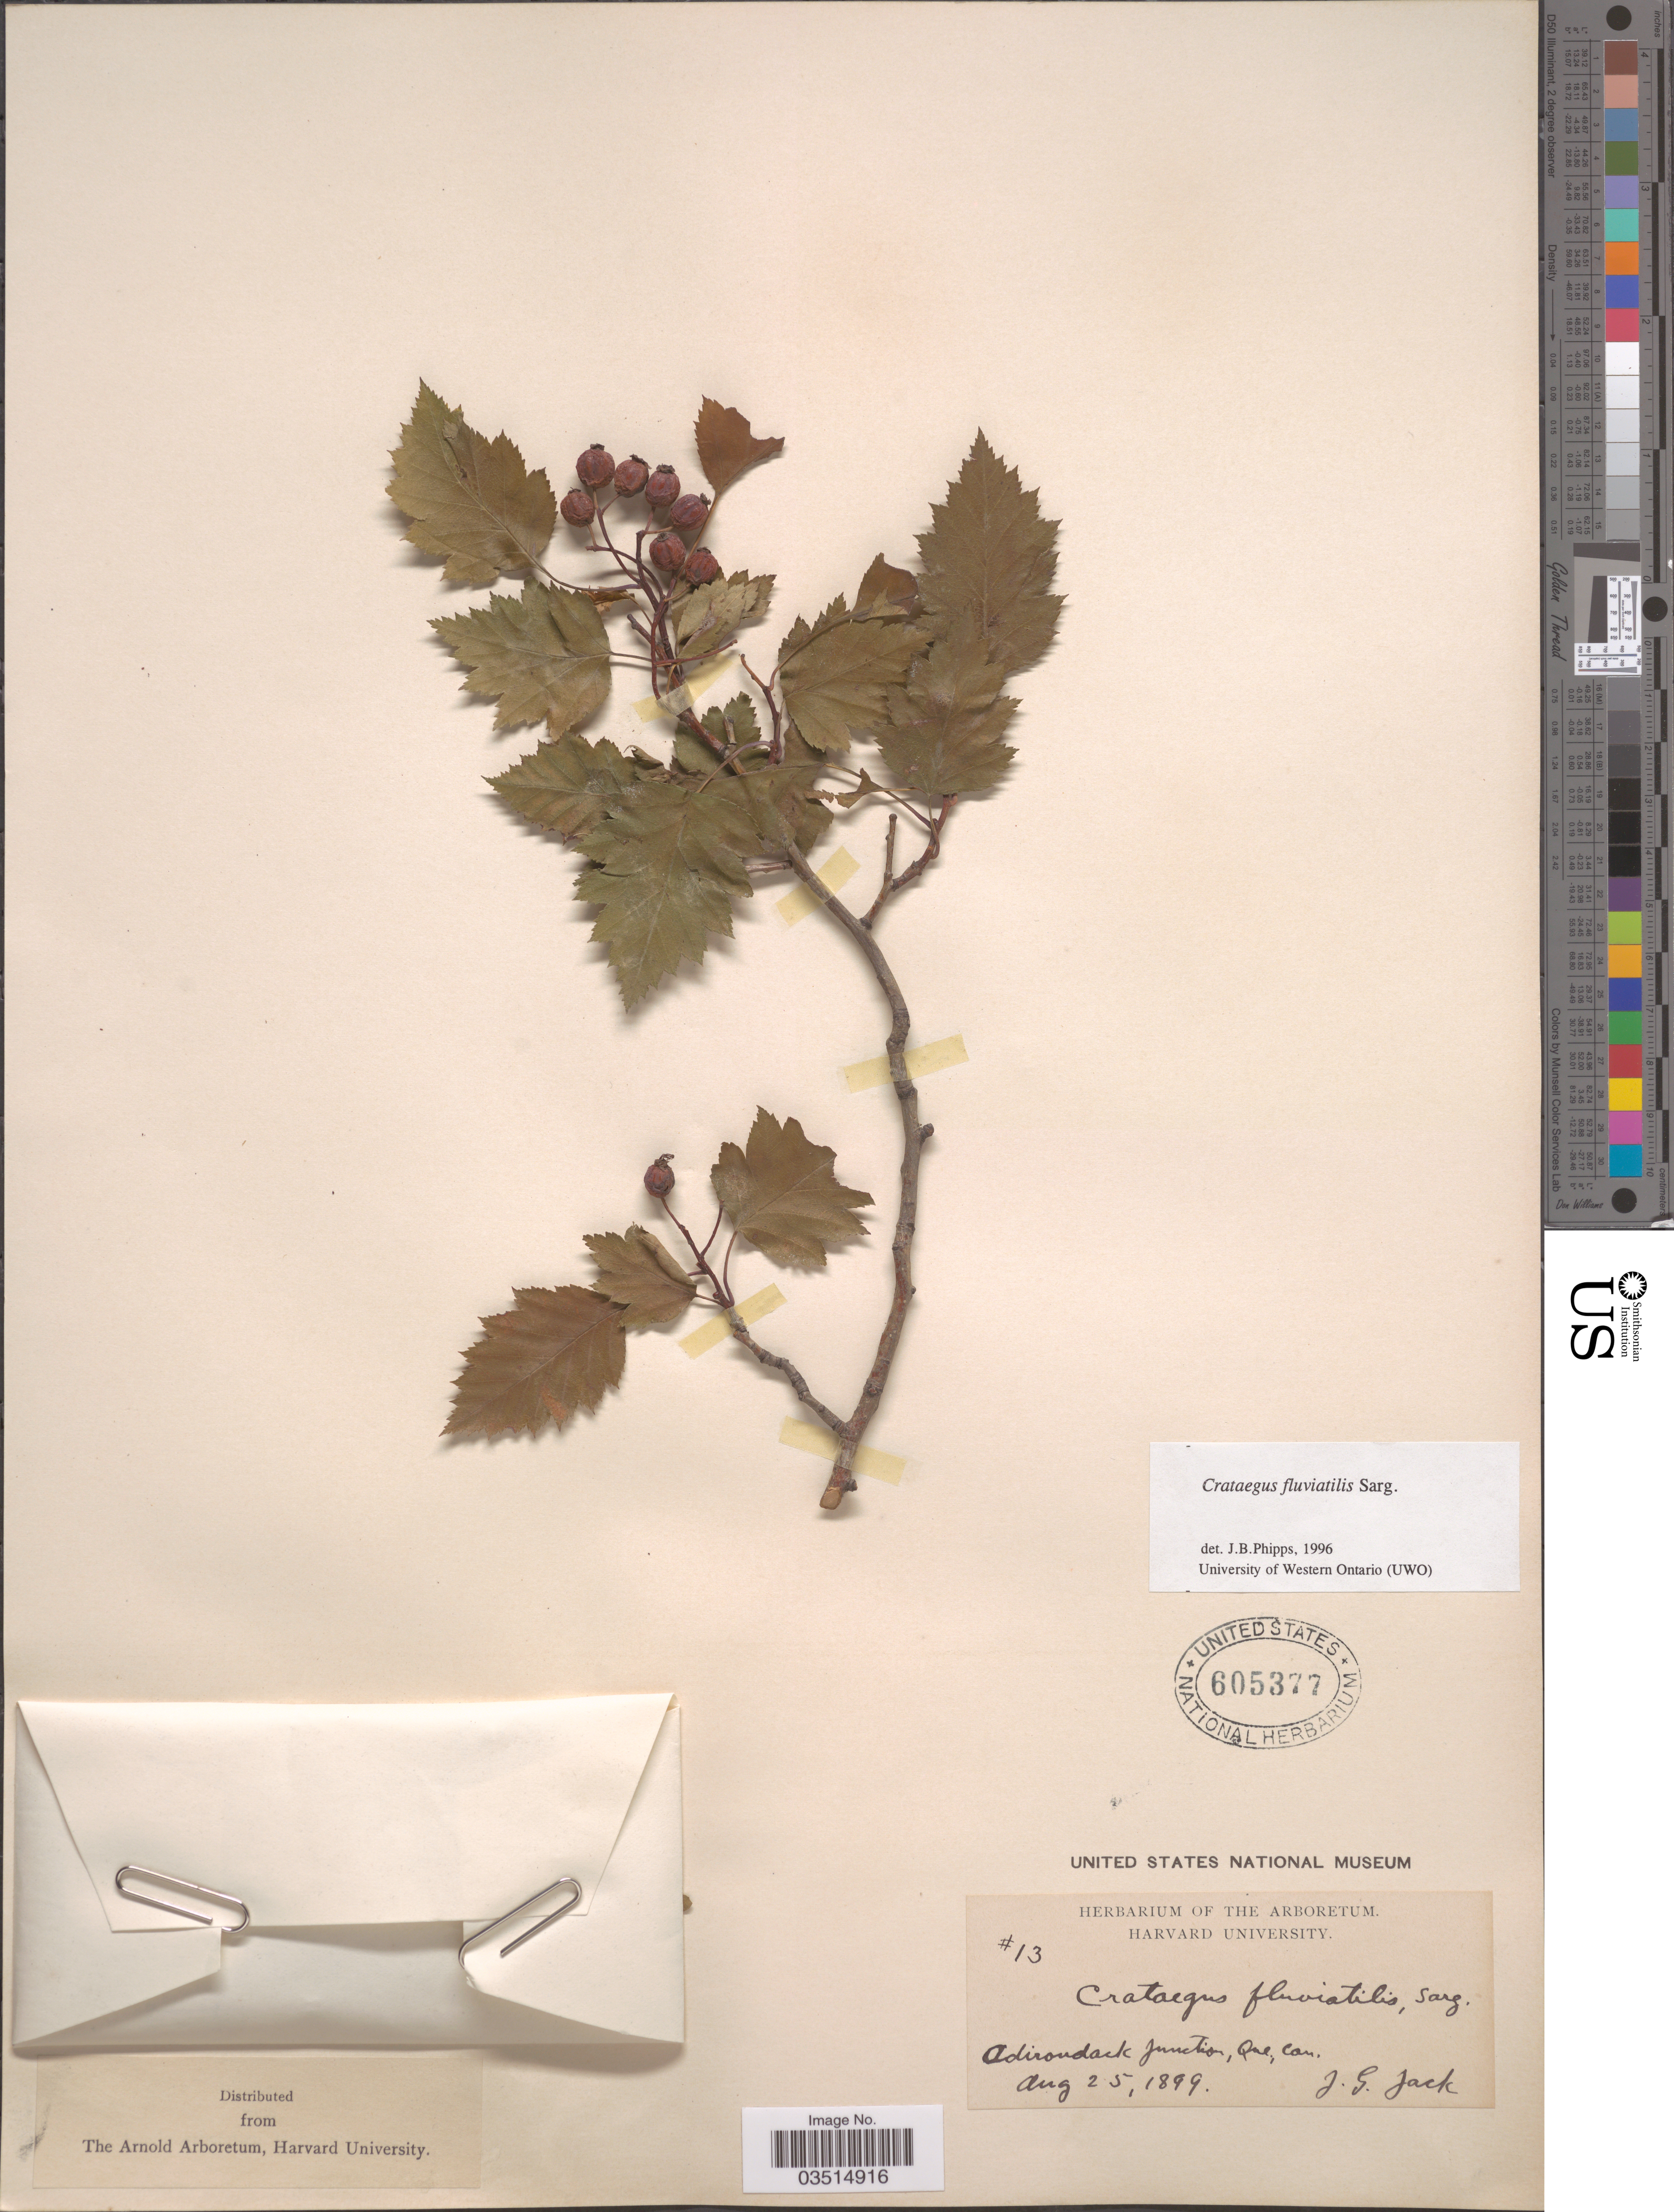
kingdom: Plantae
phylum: Tracheophyta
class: Magnoliopsida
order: Rosales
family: Rosaceae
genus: Crataegus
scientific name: Crataegus fluviatilis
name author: Sarg.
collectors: J. G. Jack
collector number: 13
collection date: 1899-08-25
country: Canada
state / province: Quebec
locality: Adirondack Junction.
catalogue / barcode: US 605377